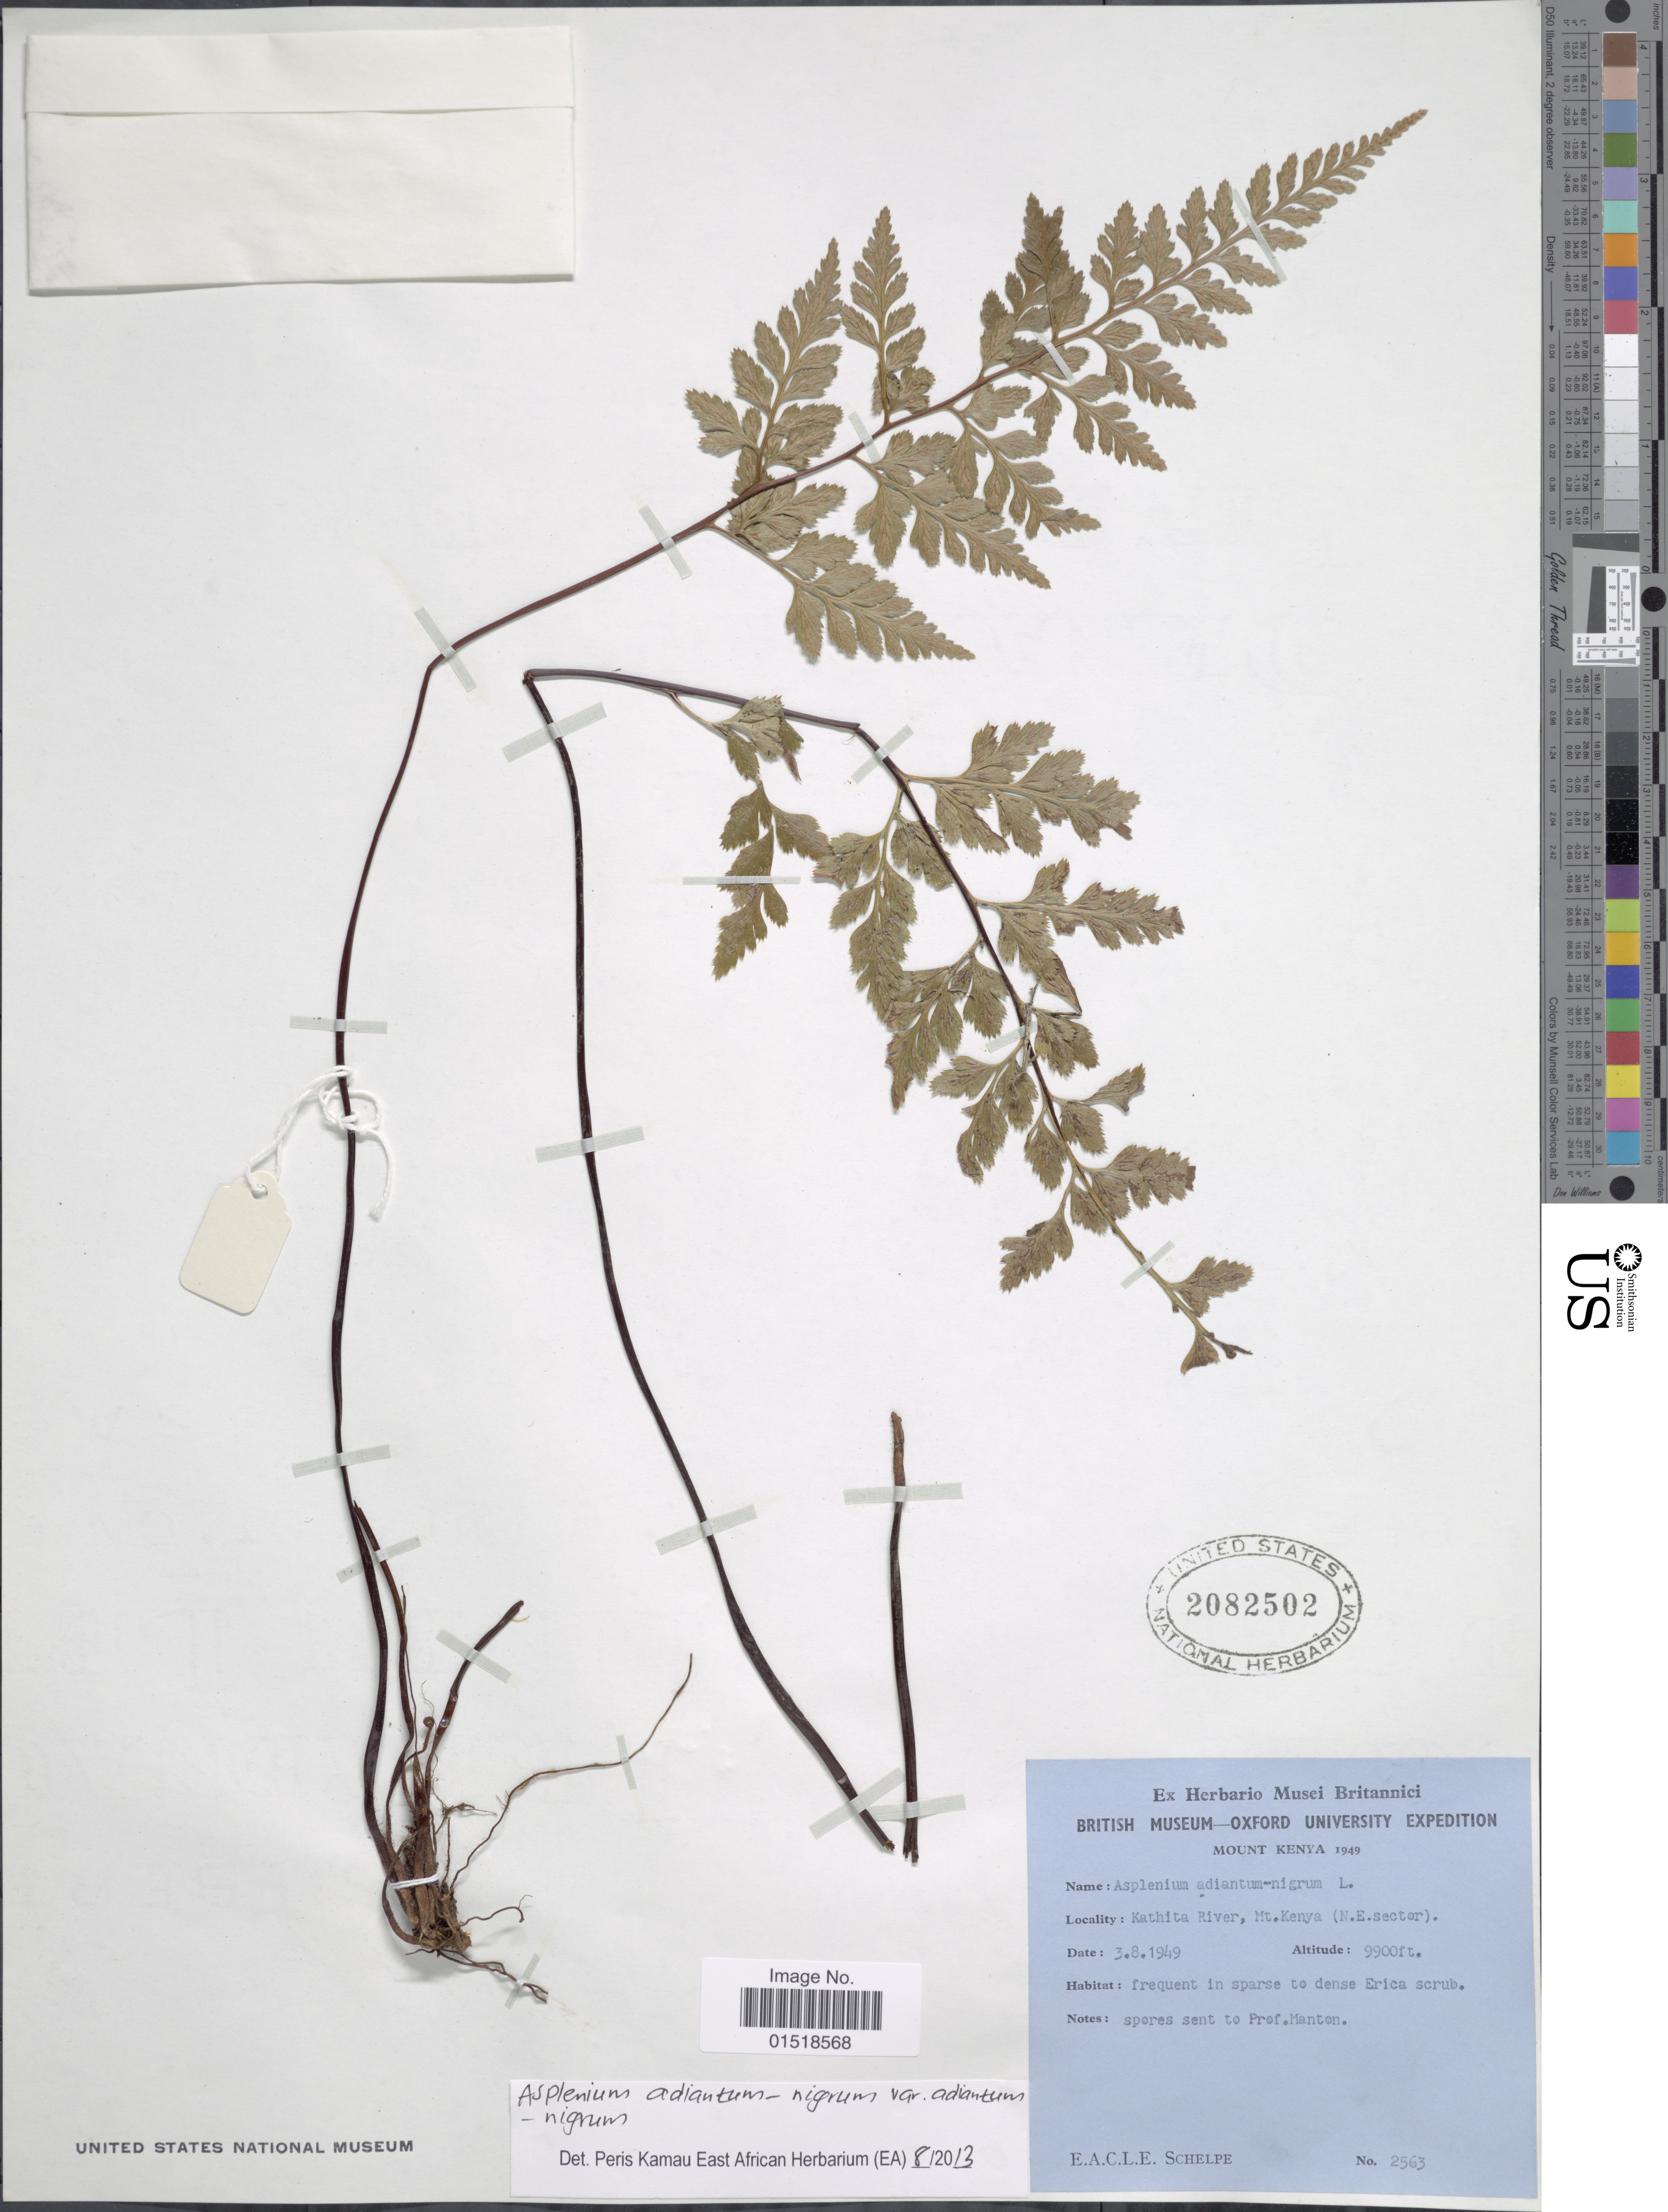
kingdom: Plantae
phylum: Tracheophyta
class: Polypodiopsida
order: Polypodiales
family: Aspleniaceae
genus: Asplenium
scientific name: Asplenium adiantum-nigrum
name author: L.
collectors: E. A. C. L. E. Schelpe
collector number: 2563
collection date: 1949-08-03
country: Kenya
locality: Kathita River, Mt. Kenya (N.E. Sector).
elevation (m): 3018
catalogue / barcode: US 2082502